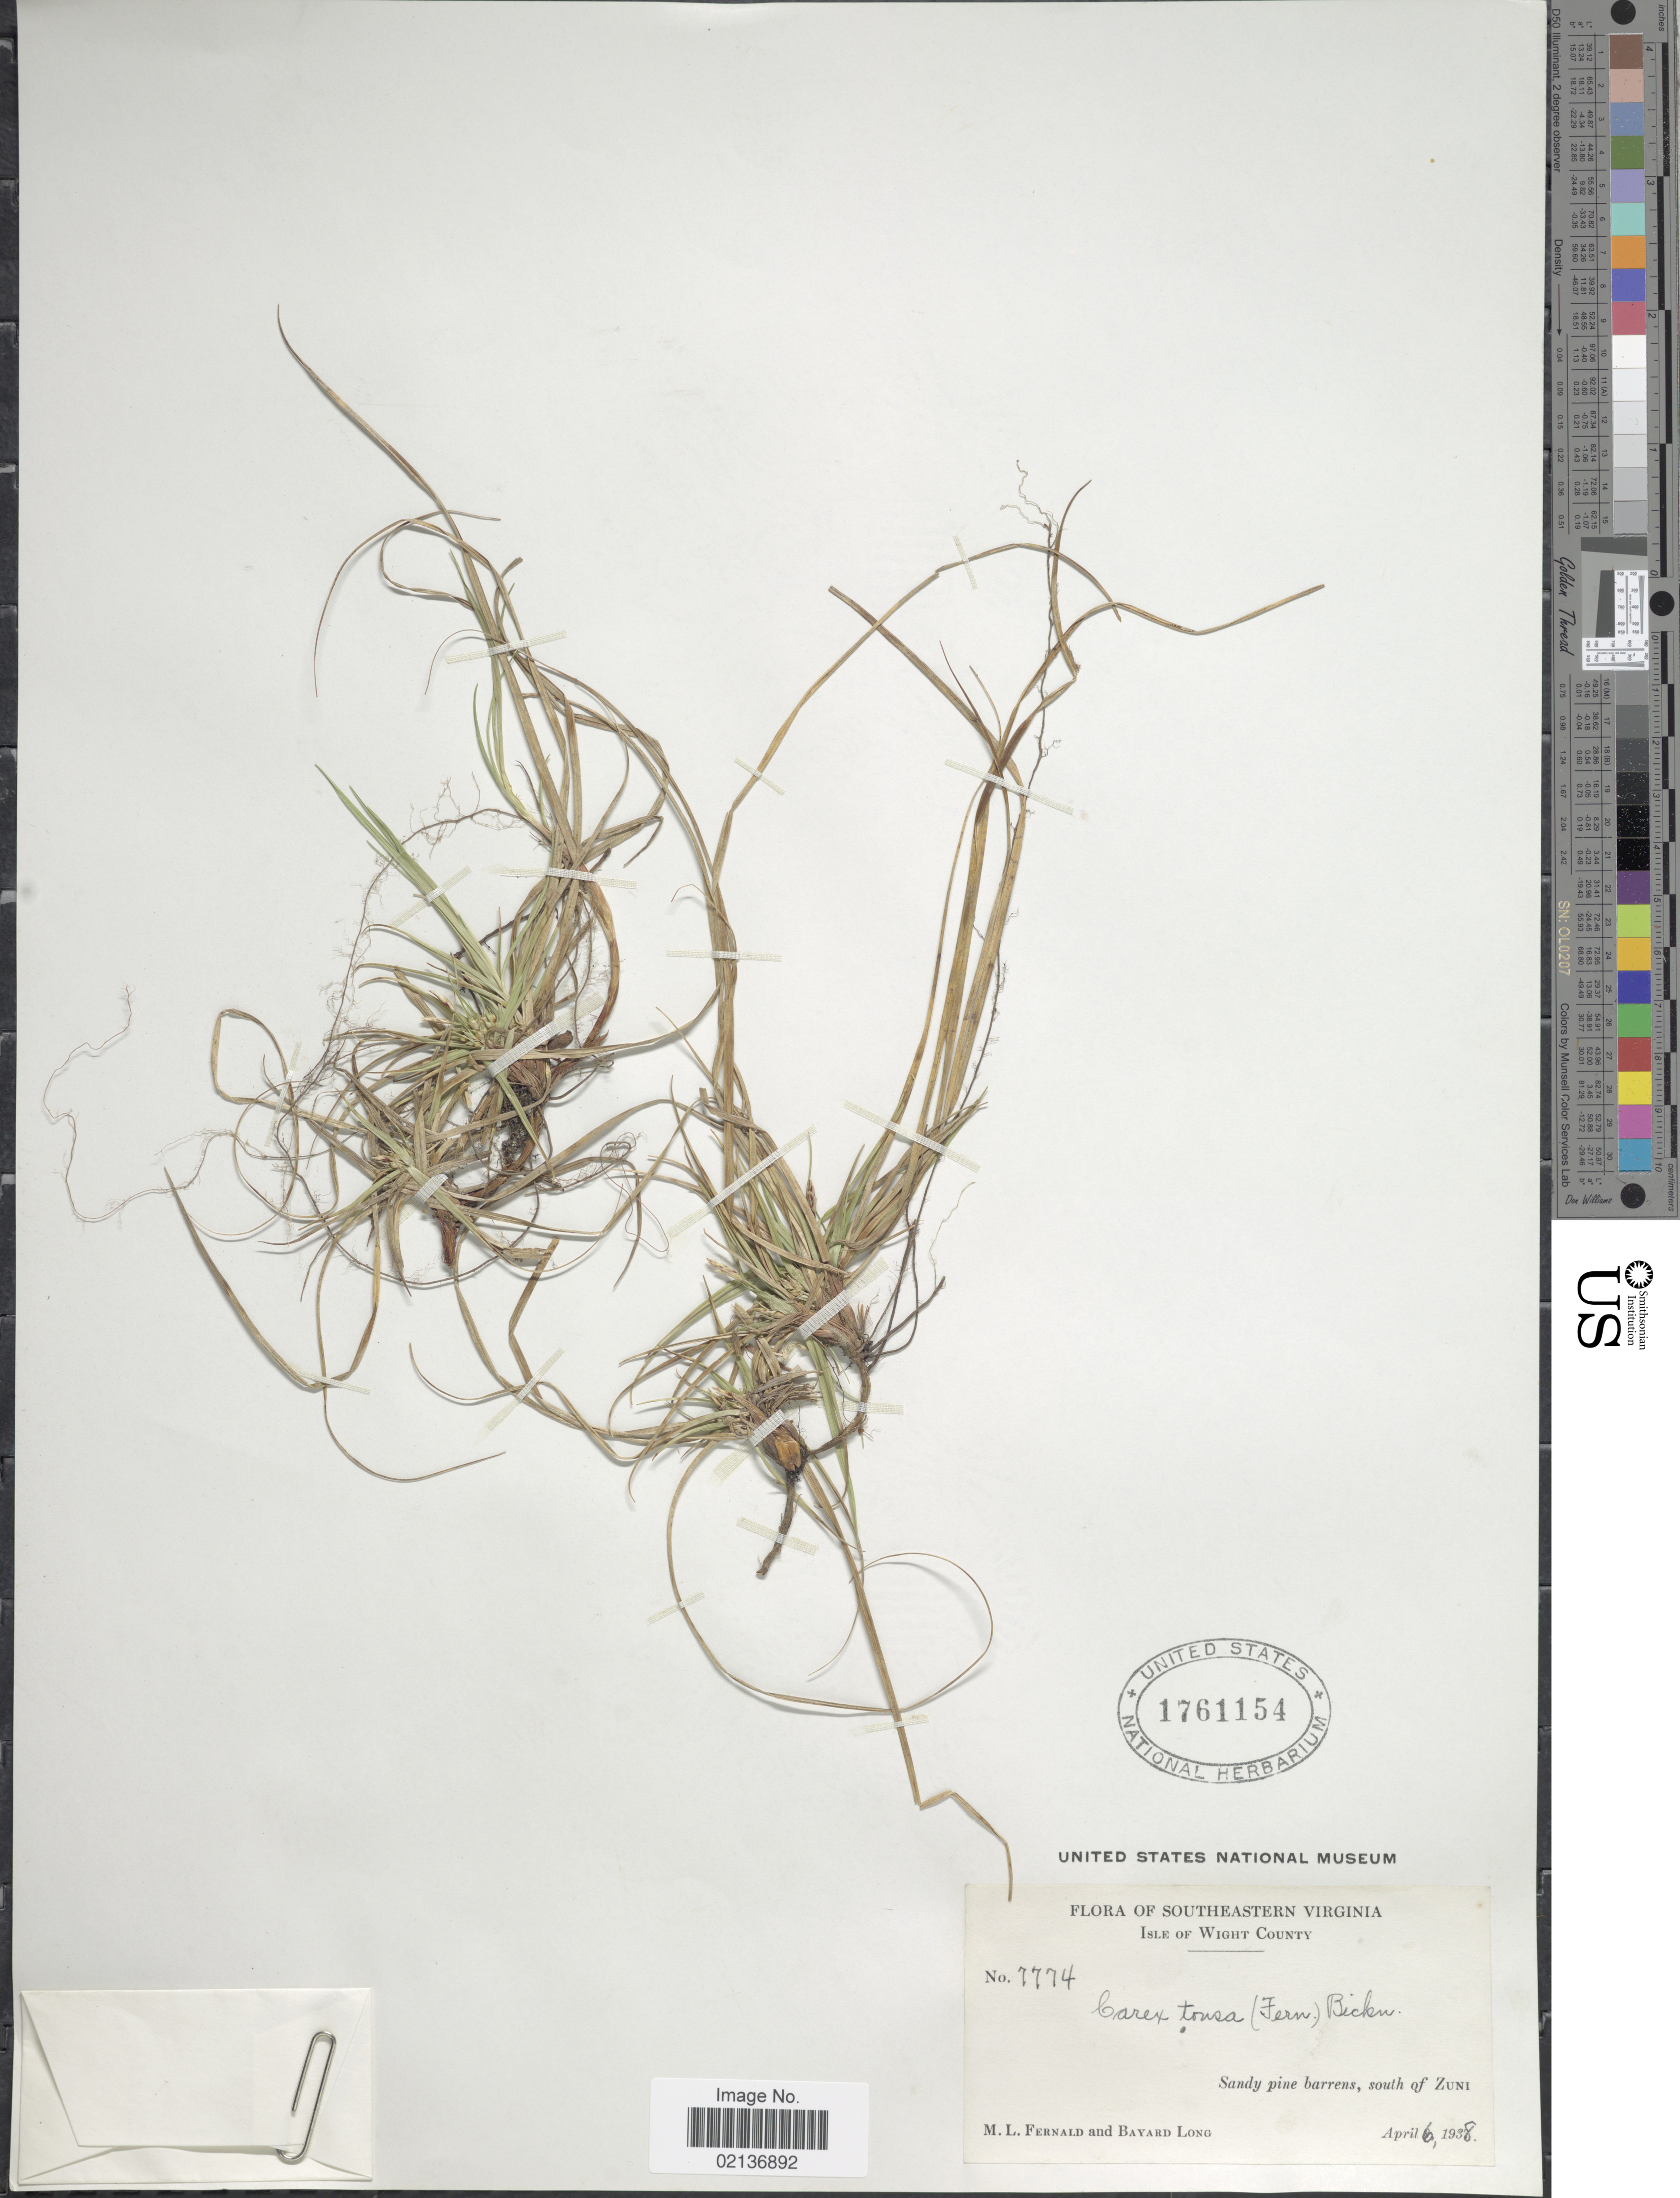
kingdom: Plantae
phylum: Tracheophyta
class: Liliopsida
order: Poales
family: Cyperaceae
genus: Carex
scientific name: Carex tonsa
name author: (Fernald) E.P. Bicknell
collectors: M. L. Fernald & B. Long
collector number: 7774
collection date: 1938-04-06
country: United States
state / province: Virginia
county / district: Isle of Wight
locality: Southeastern Virginia, Isle of Wight County, Sandy pine barrens, south of Zuni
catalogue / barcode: US 1761154